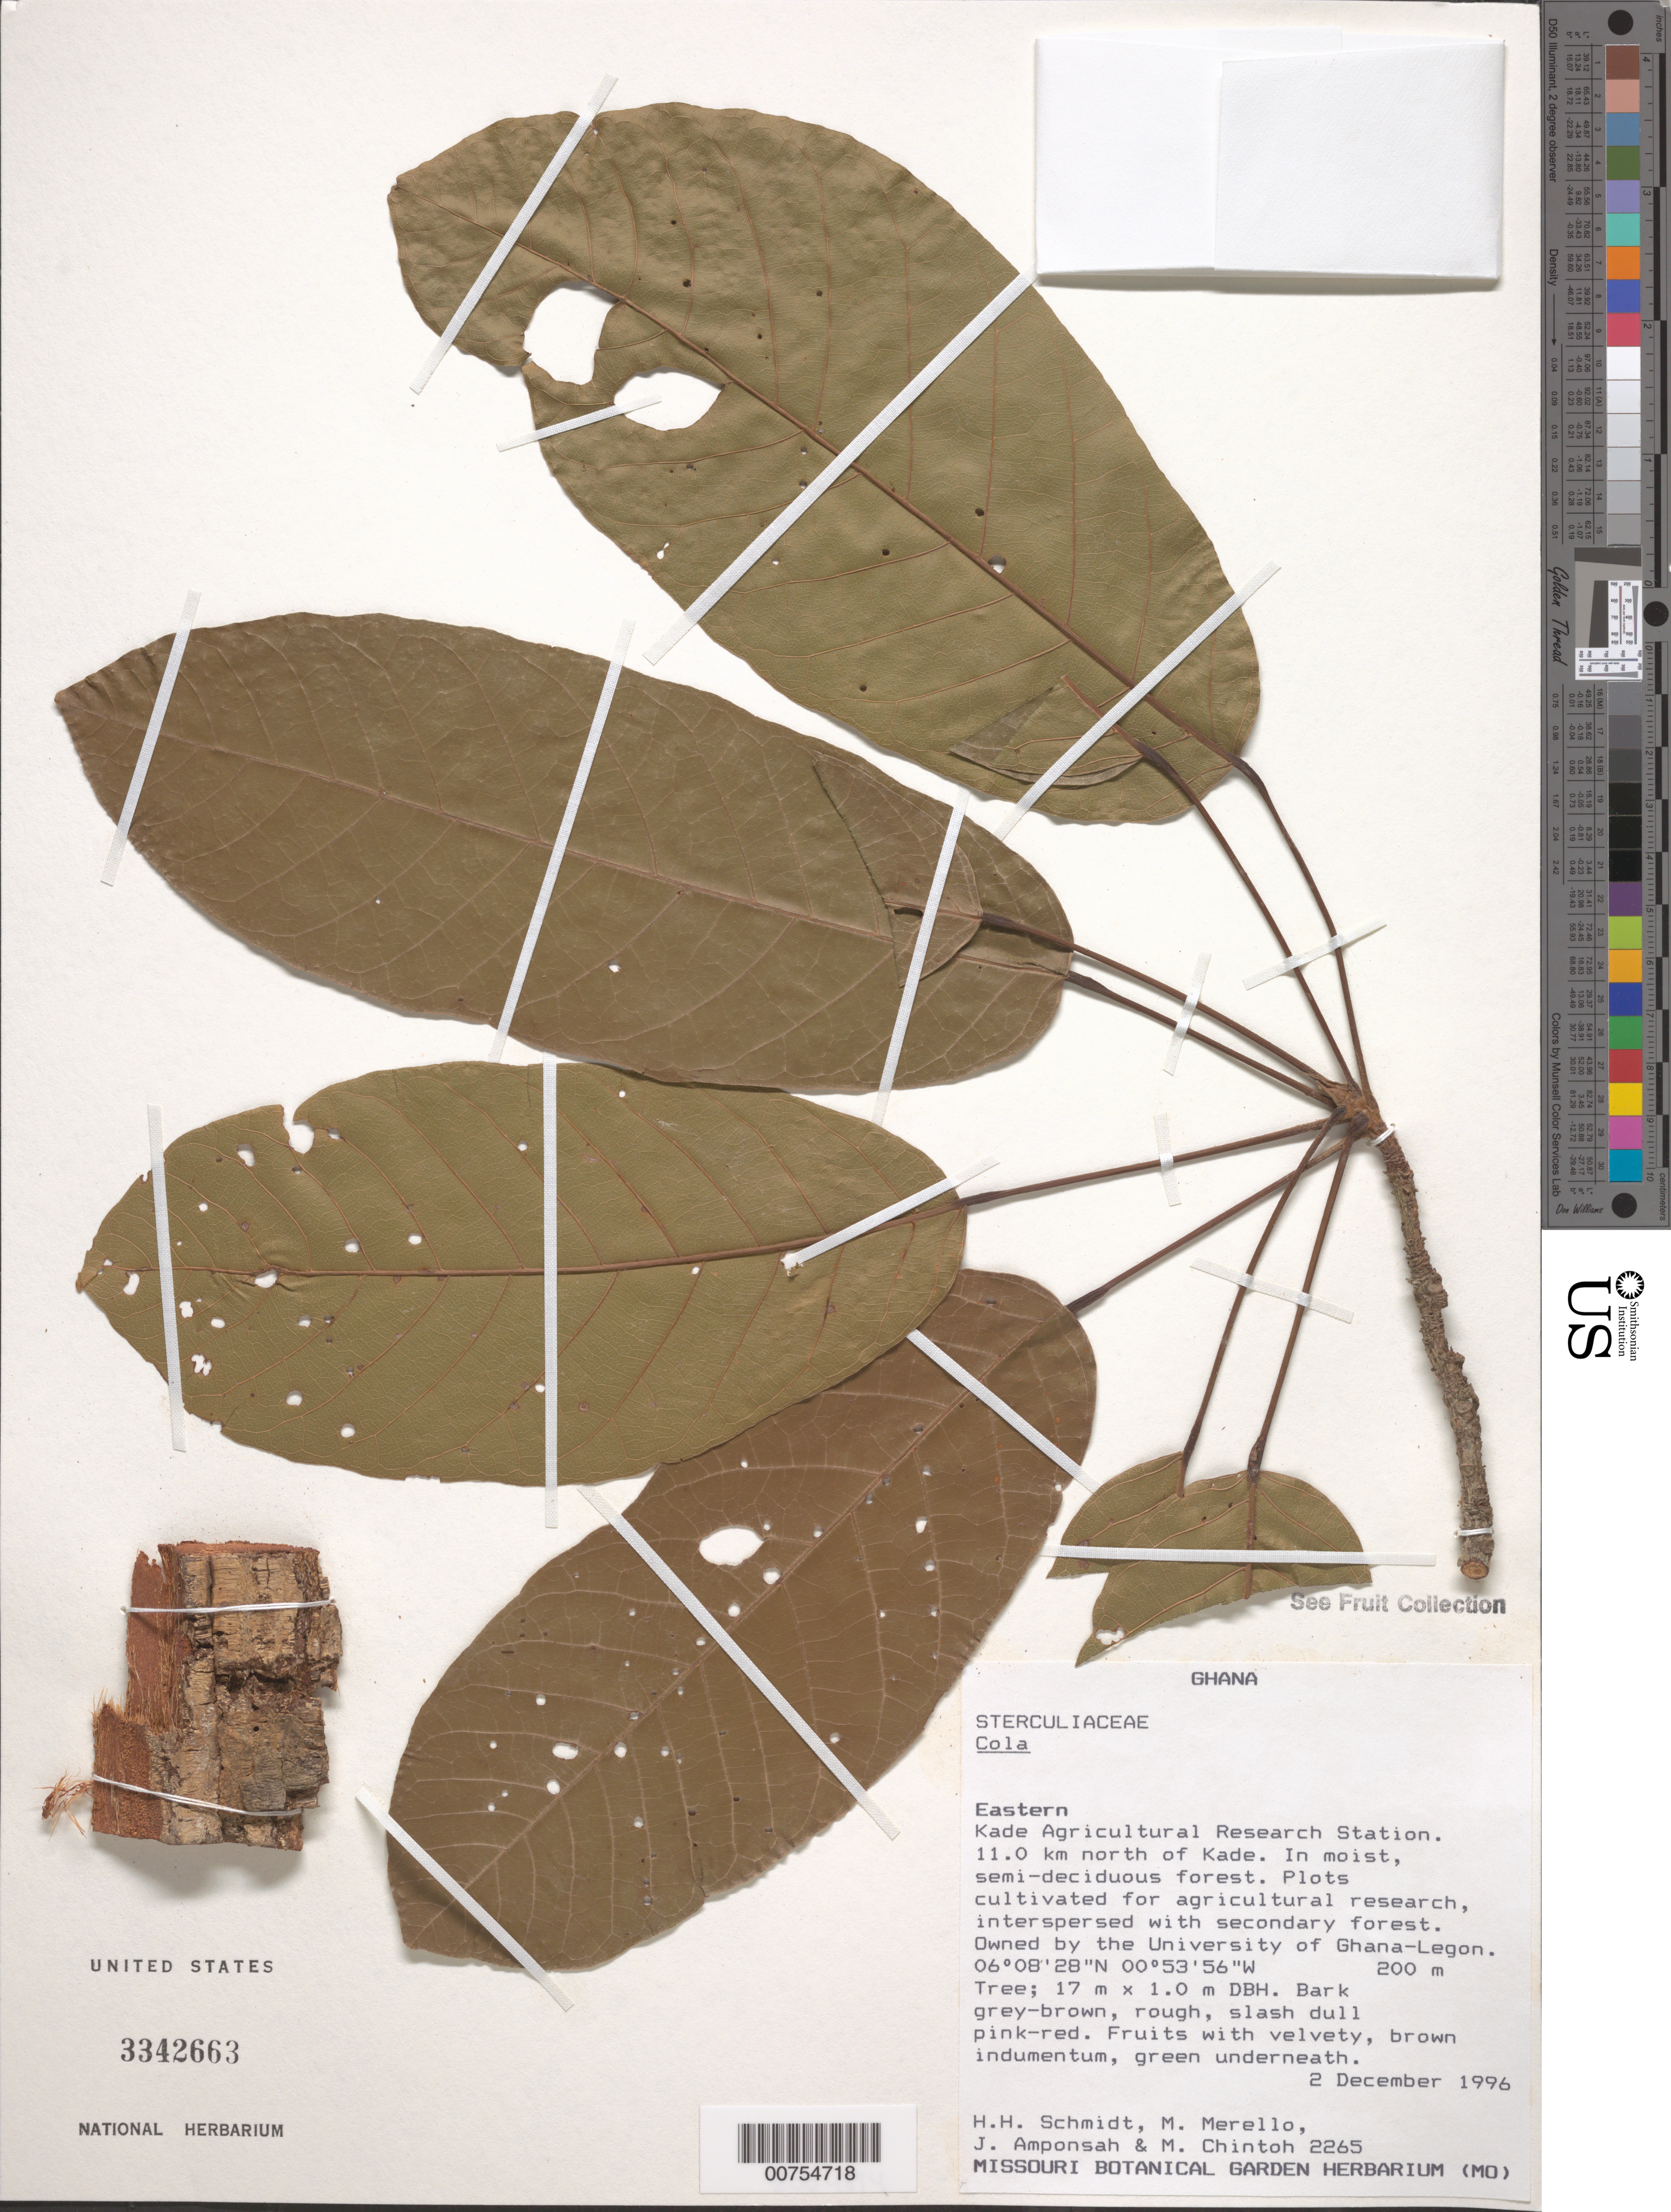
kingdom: Plantae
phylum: Tracheophyta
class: Magnoliopsida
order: Malvales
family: Malvaceae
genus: Cola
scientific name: Cola sp.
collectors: Schmidt, H. H. (Determiner), Stillman, E. (Determiner) & et al.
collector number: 2265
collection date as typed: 02 Dec 1996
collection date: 1996-12-02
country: Ghana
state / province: Eastern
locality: Kade Agricultural Research Station; 11.0 km N of Kade. Plots cultivated for agricultural research, interspersed with secondary forest. Owned by University of Ghana-Legon.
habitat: Moist semi-deciduous forest.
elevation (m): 200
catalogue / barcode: US 3342663